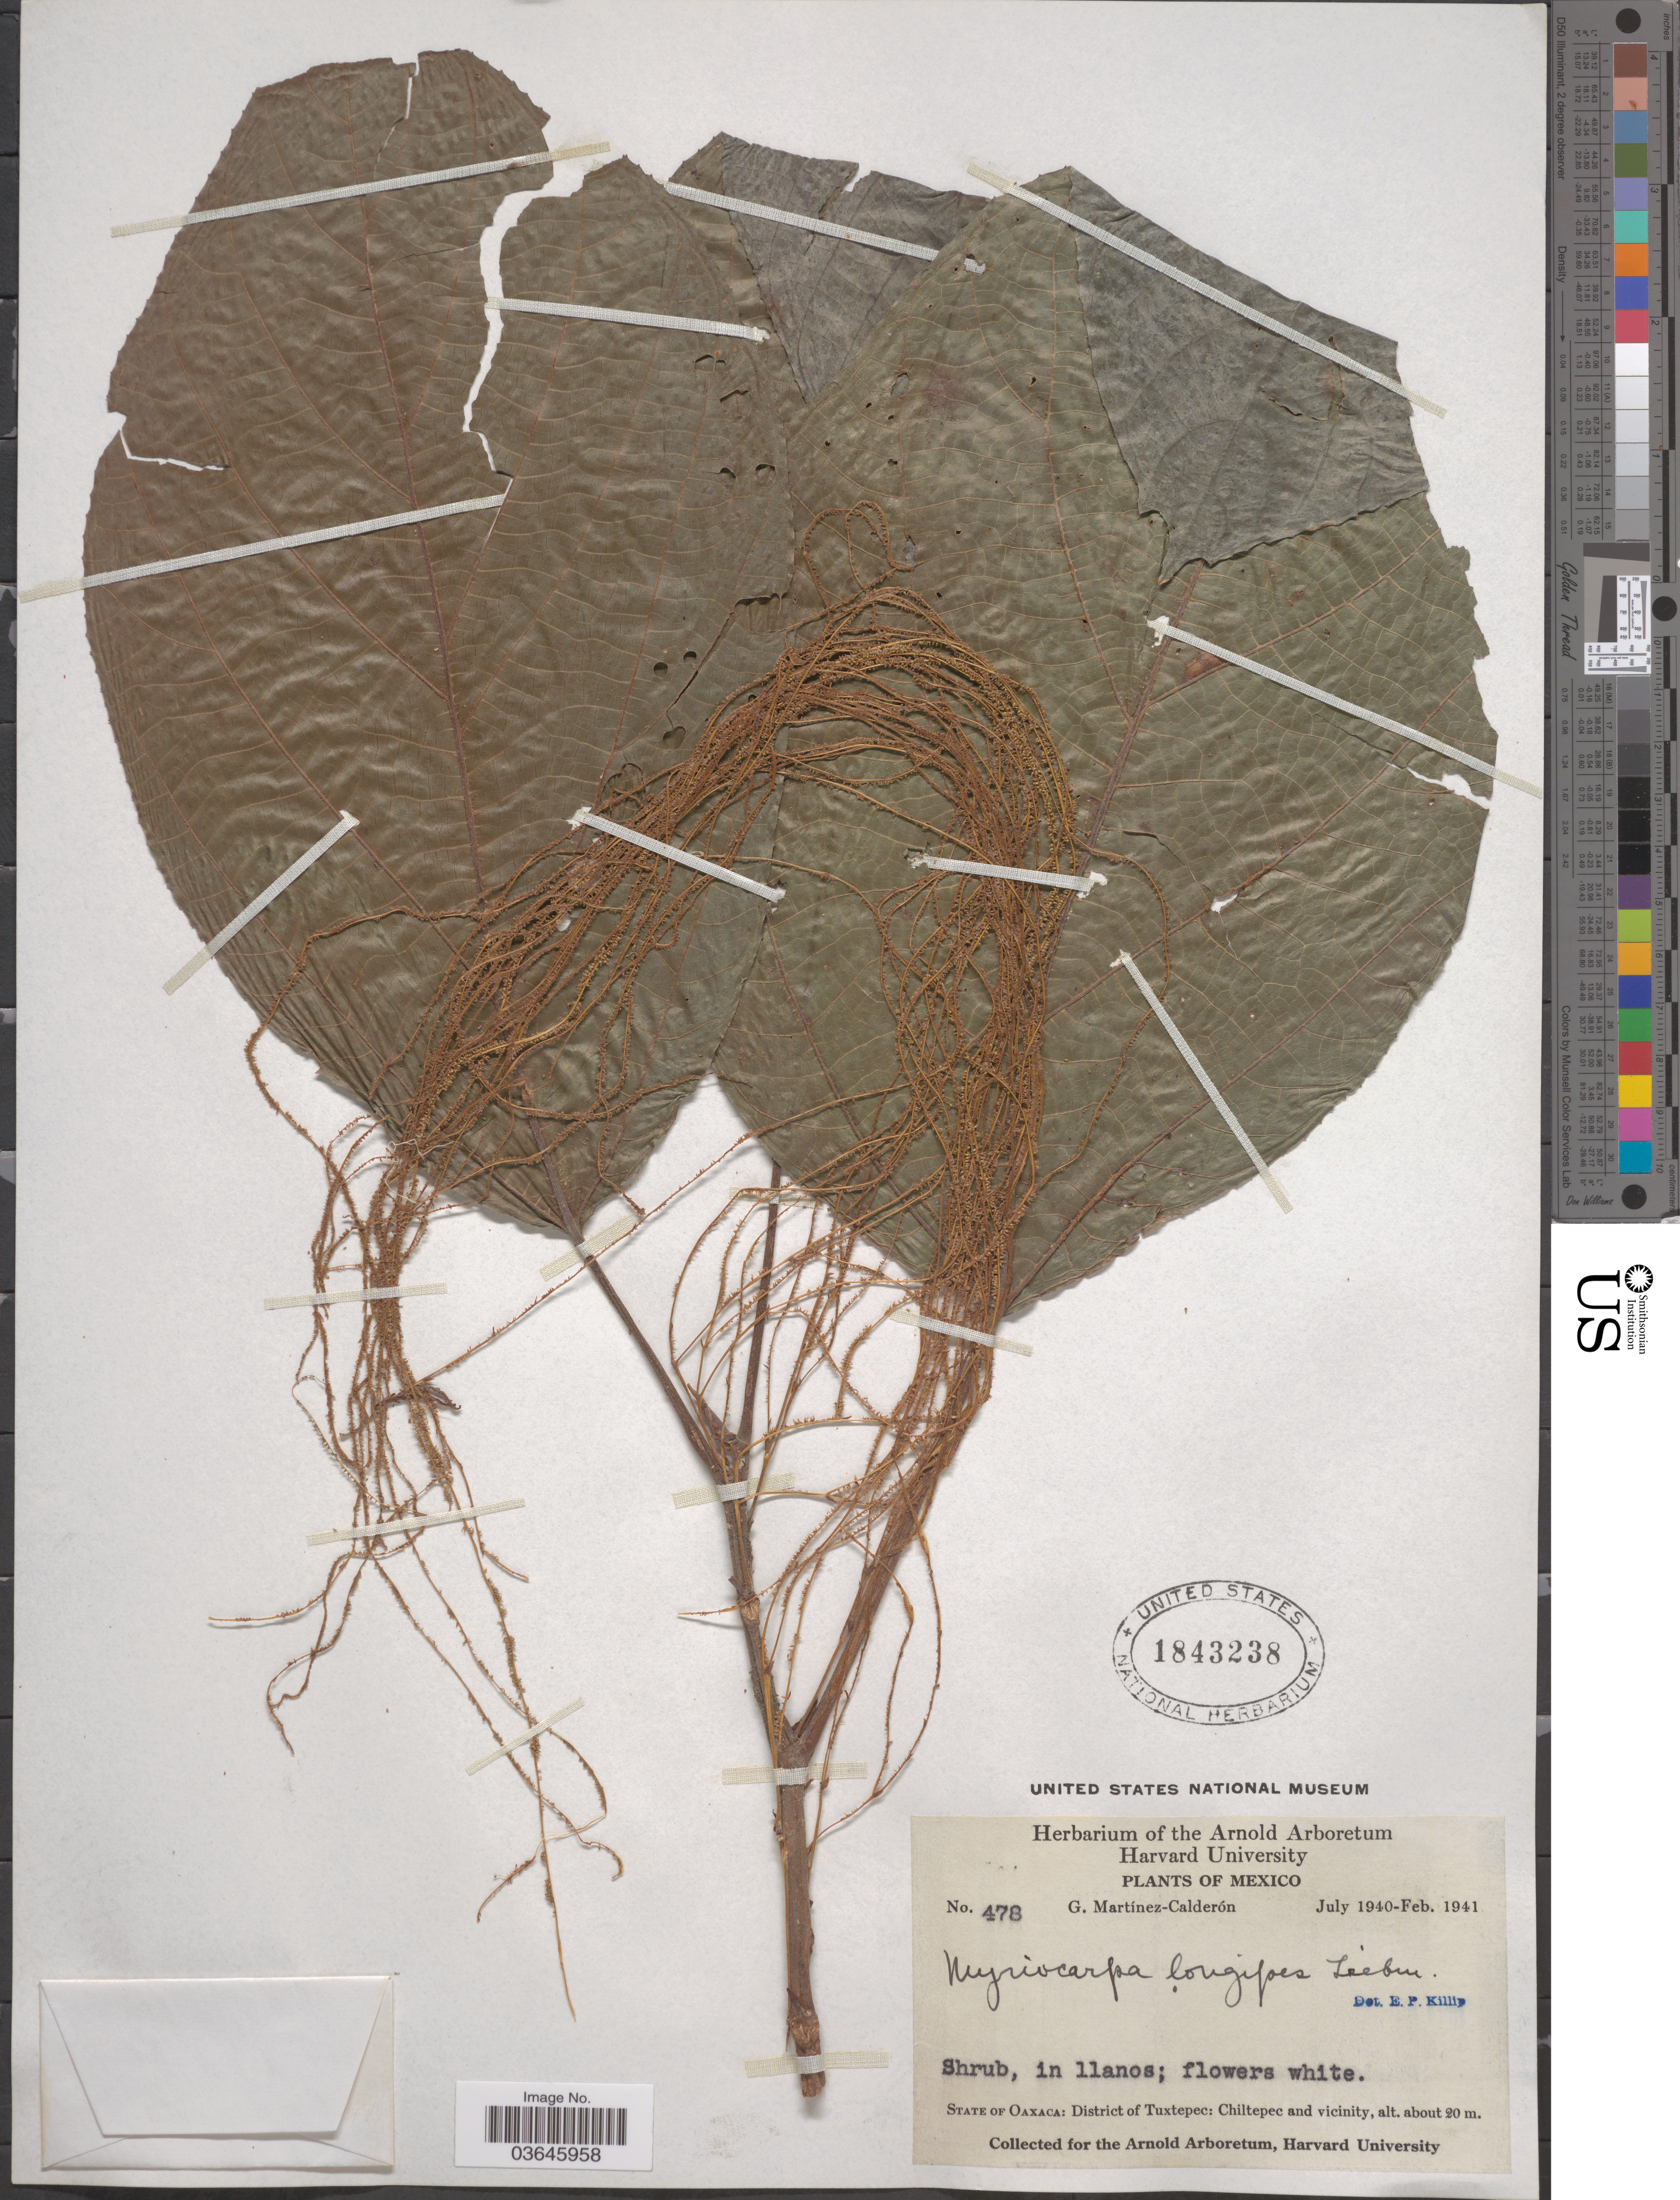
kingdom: Plantae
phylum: Tracheophyta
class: Magnoliopsida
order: Rosales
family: Urticaceae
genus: Myriocarpa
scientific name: Myriocarpa longipes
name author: Liebm.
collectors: G. Martínez Calderón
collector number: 478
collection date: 1940-07/1941-02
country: Mexico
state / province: Oaxaca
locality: District of Tuxtepec: Chiltepec and vicinity.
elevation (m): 20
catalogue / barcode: US 1843238